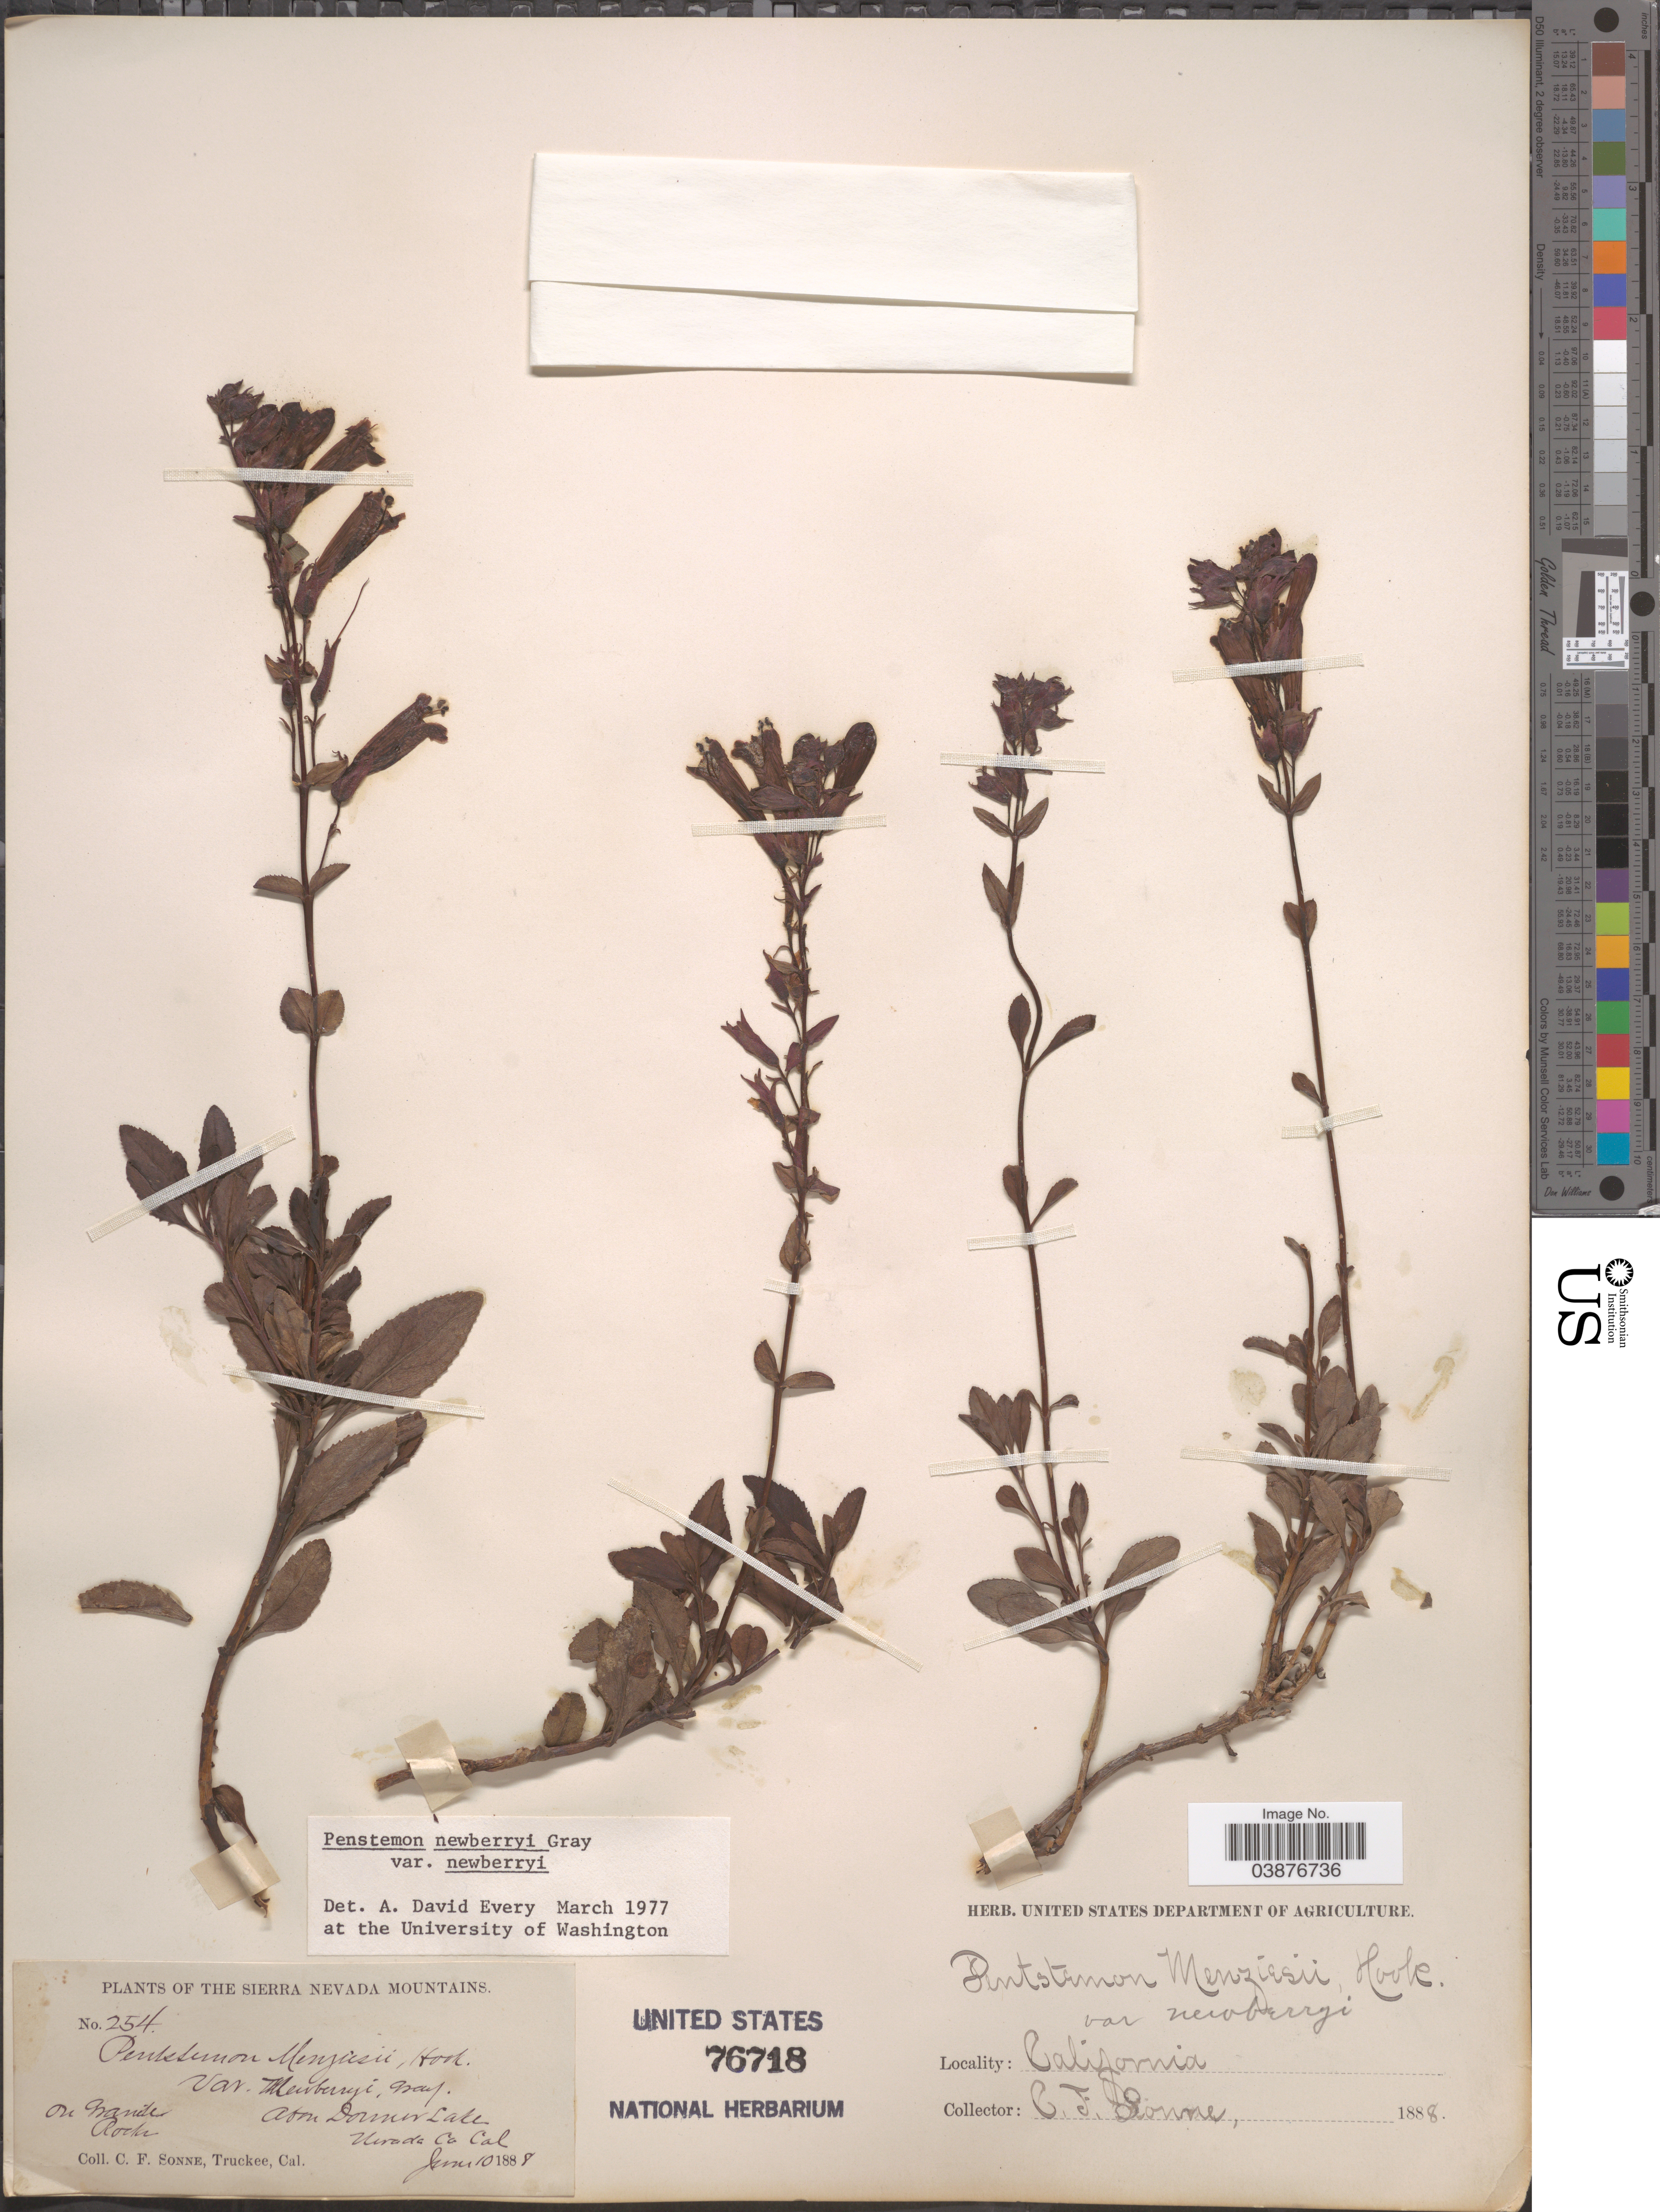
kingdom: Plantae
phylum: Tracheophyta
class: Magnoliopsida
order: Lamiales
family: Plantaginaceae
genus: Penstemon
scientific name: Penstemon newberryi var. newberryi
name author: A. Gray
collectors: C. Sonne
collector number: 254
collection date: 1888-06-10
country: United States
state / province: California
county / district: Nevada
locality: The Sierra Nevada Mountains. Above Donner Lake, Nevada Co.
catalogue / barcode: US 76718